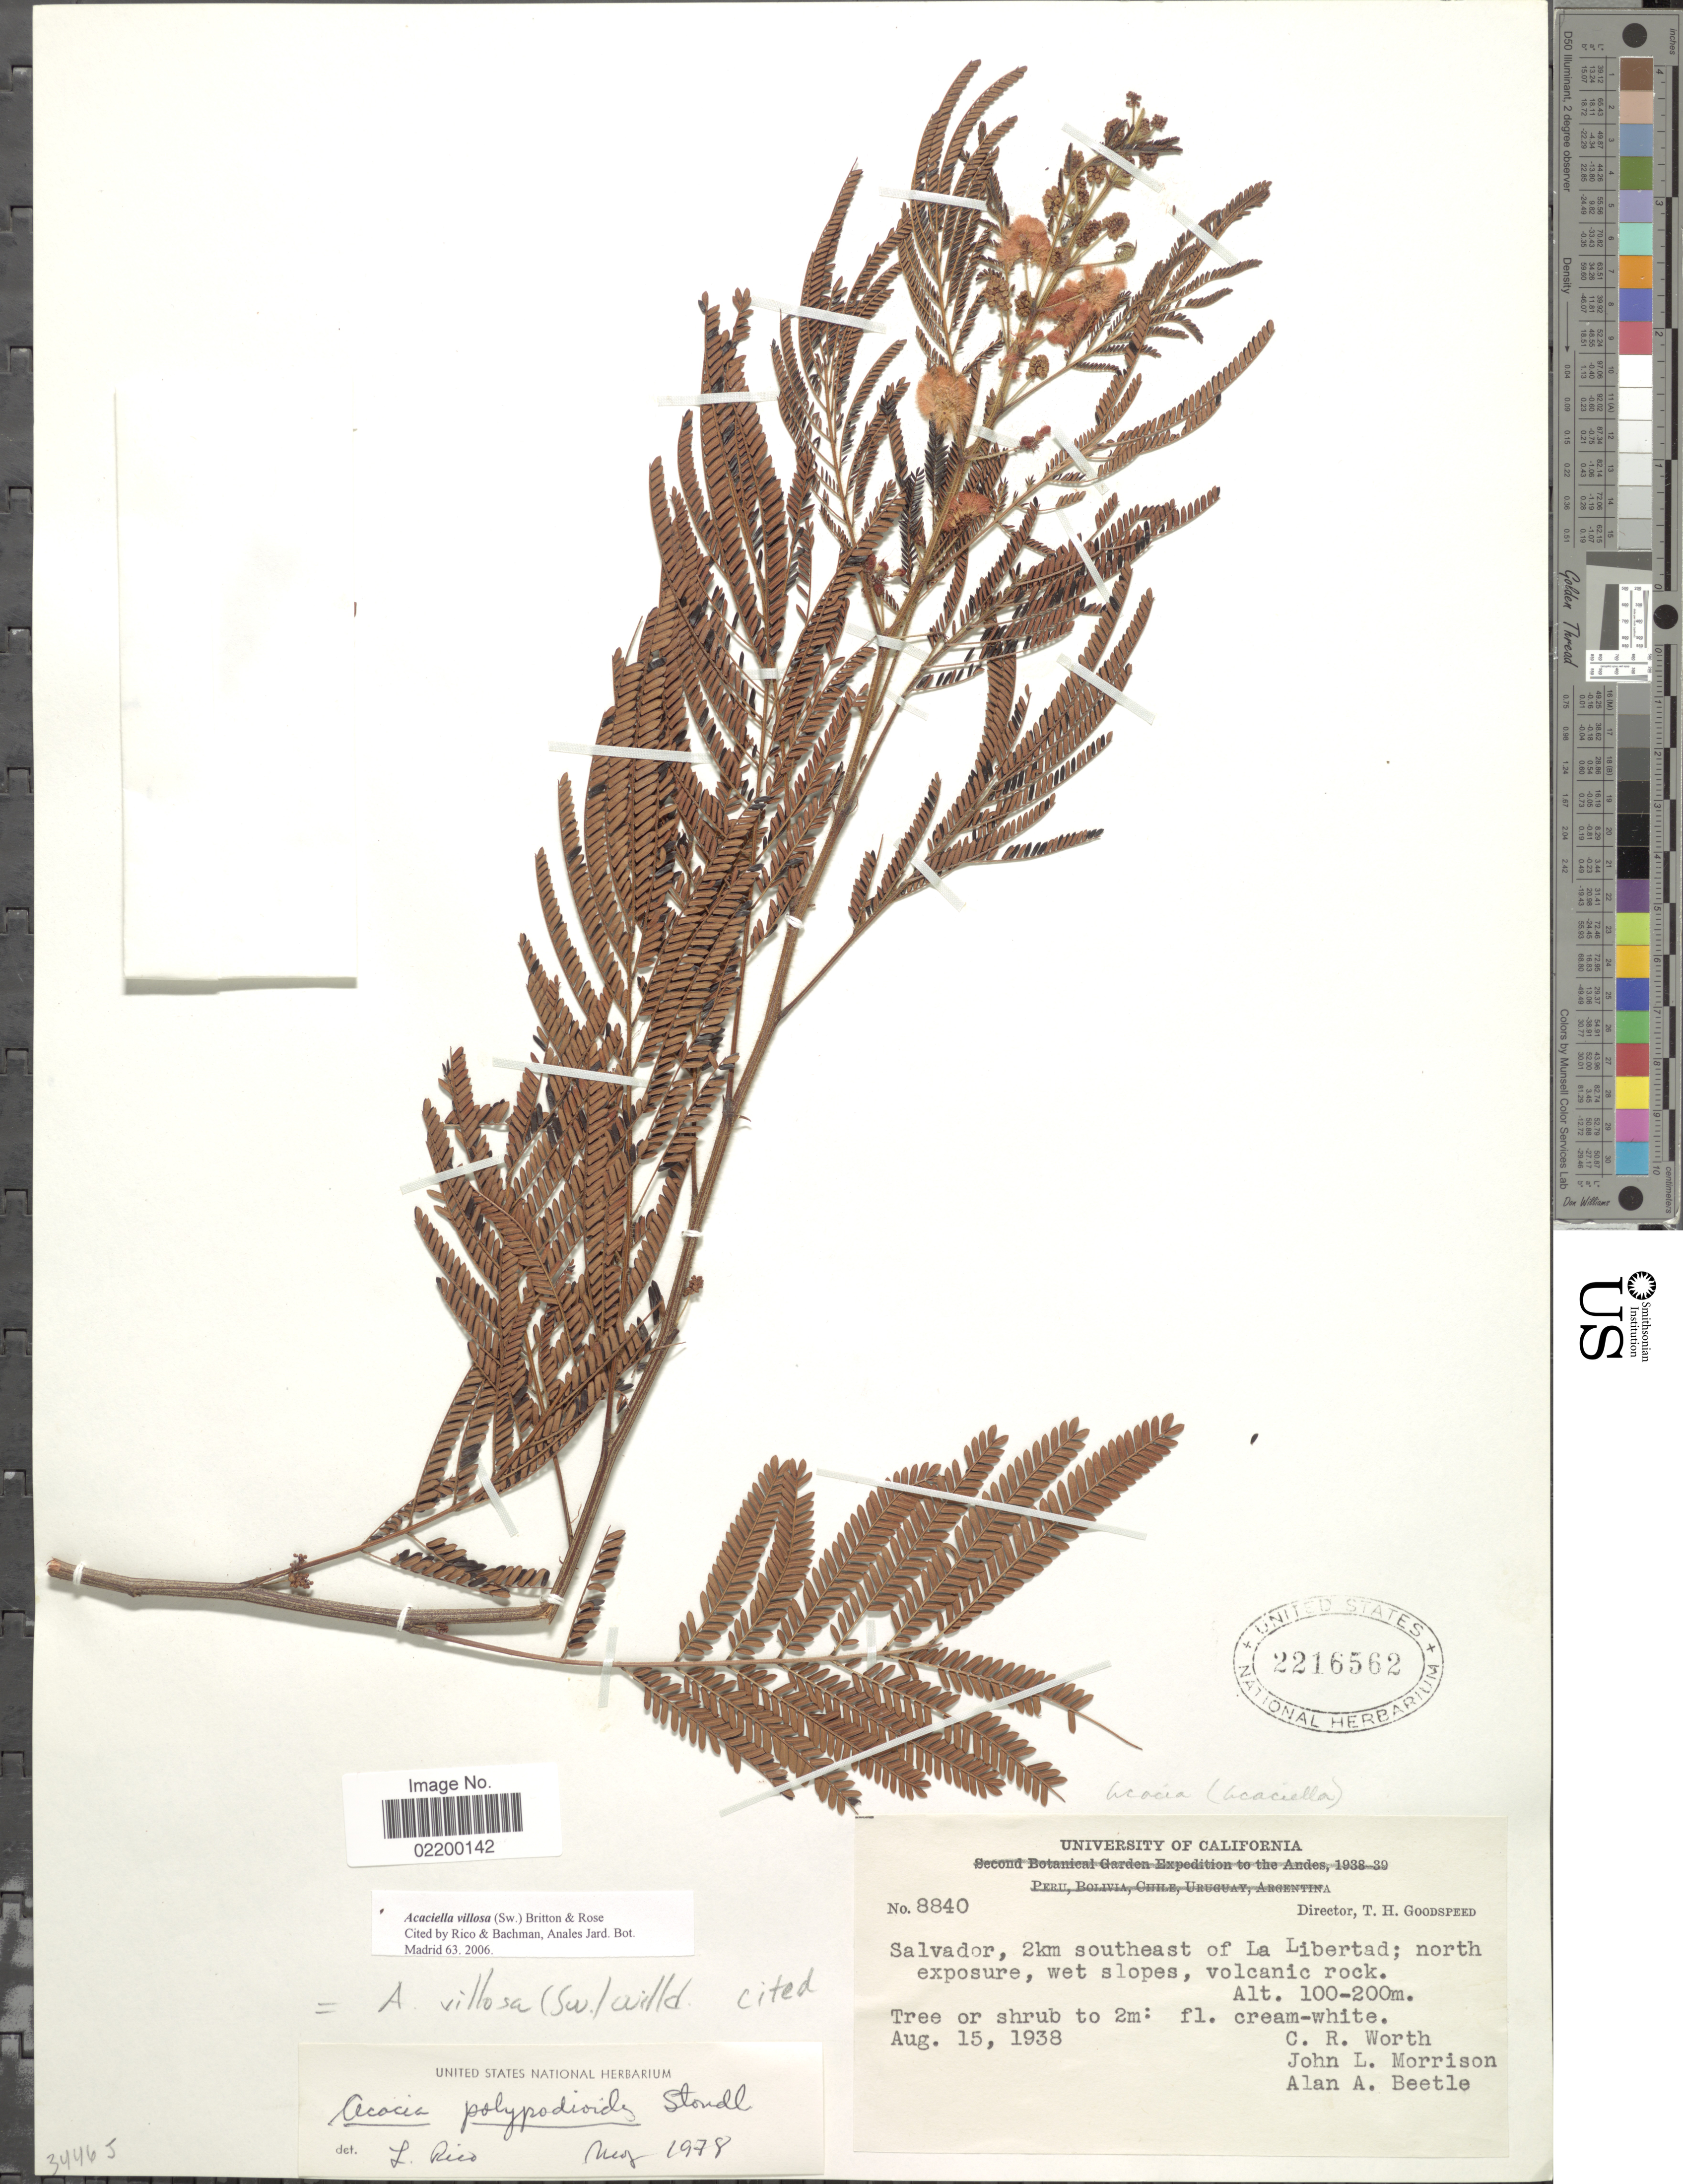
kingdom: Plantae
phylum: Tracheophyta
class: Magnoliopsida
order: Fabales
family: Fabaceae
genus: Acaciella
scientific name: Acaciella villosa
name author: (Sw.) Britton & Rose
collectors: C. R. Worth, J. Morrison & A. A. Beetle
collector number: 8840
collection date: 1938-08-15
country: El Salvador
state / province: La Libertad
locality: Salvador; 2 km southeast of La Libertd; north exposure.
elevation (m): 100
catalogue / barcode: US 2216562